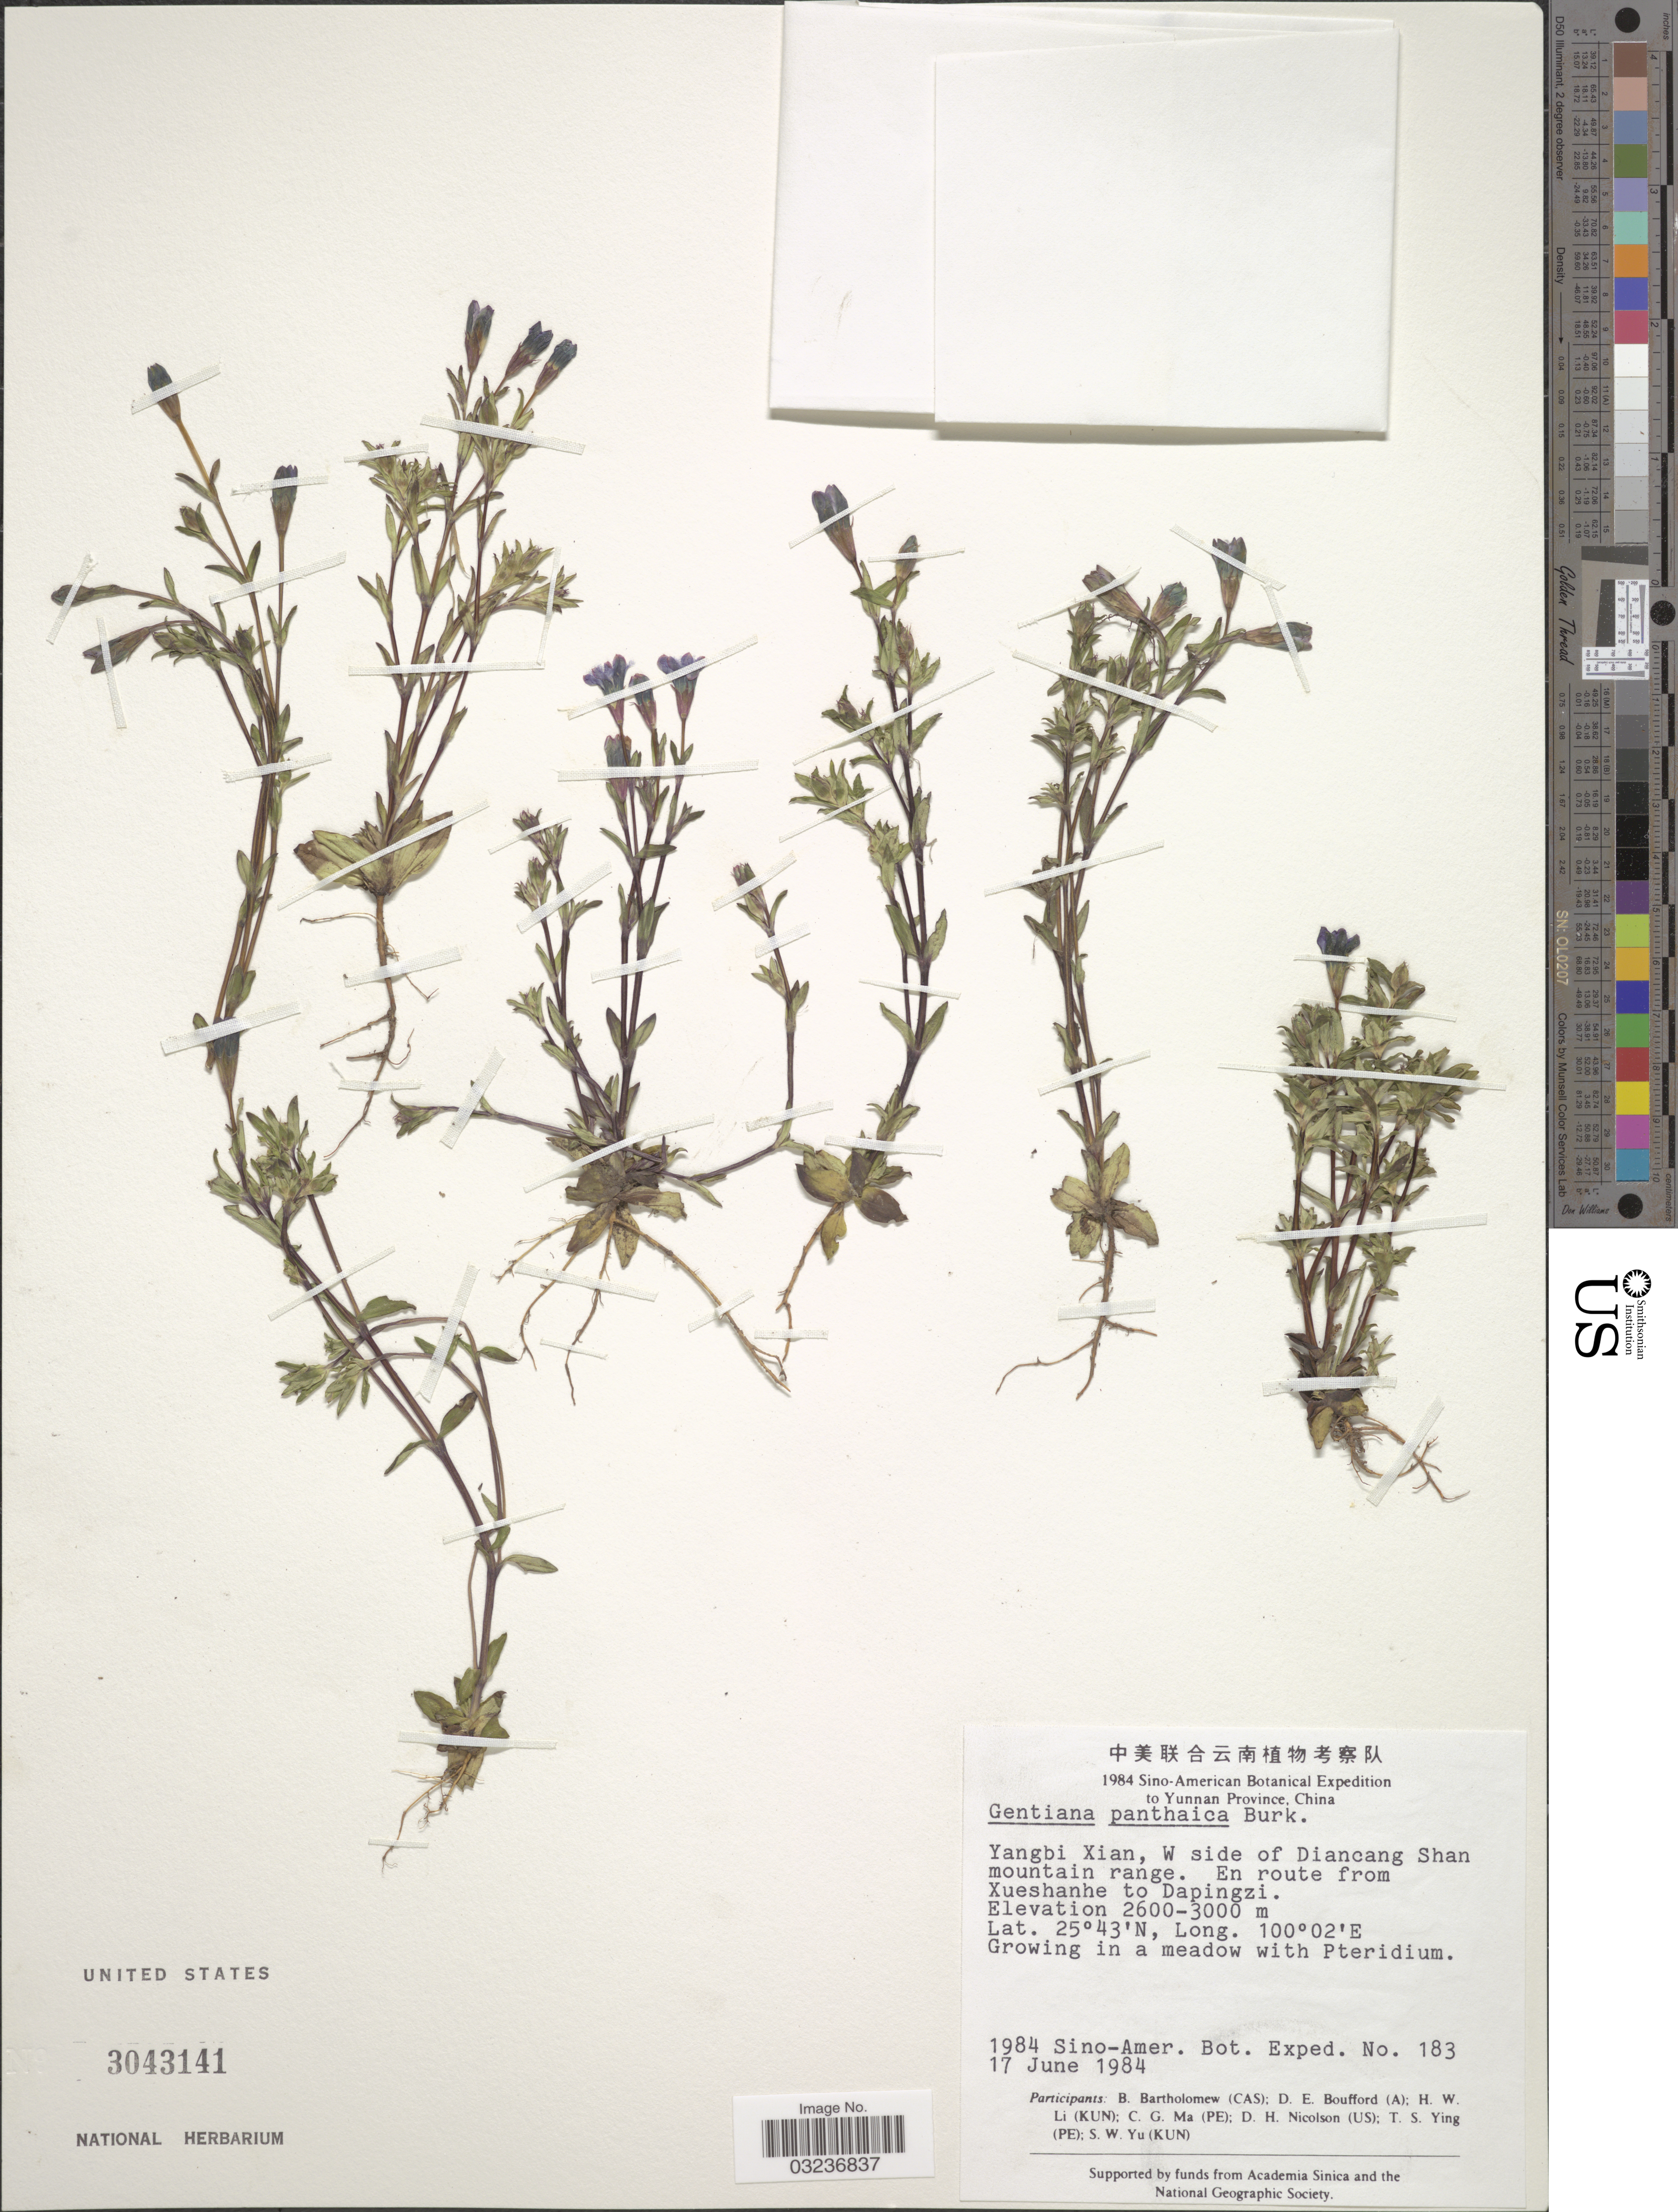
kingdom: Plantae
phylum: Tracheophyta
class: Magnoliopsida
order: Gentianales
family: Gentianaceae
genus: Gentiana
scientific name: Gentiana panthaica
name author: Prain & Burkill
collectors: Sino-Amer. Bot. Exped. 1984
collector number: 183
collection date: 1984-06-17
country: China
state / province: Yunnan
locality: Yangbi Xian, W side of Diancang Shan mountain range, En route from Xueshanhe to Dapingzi.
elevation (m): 2600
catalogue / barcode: US 3043141